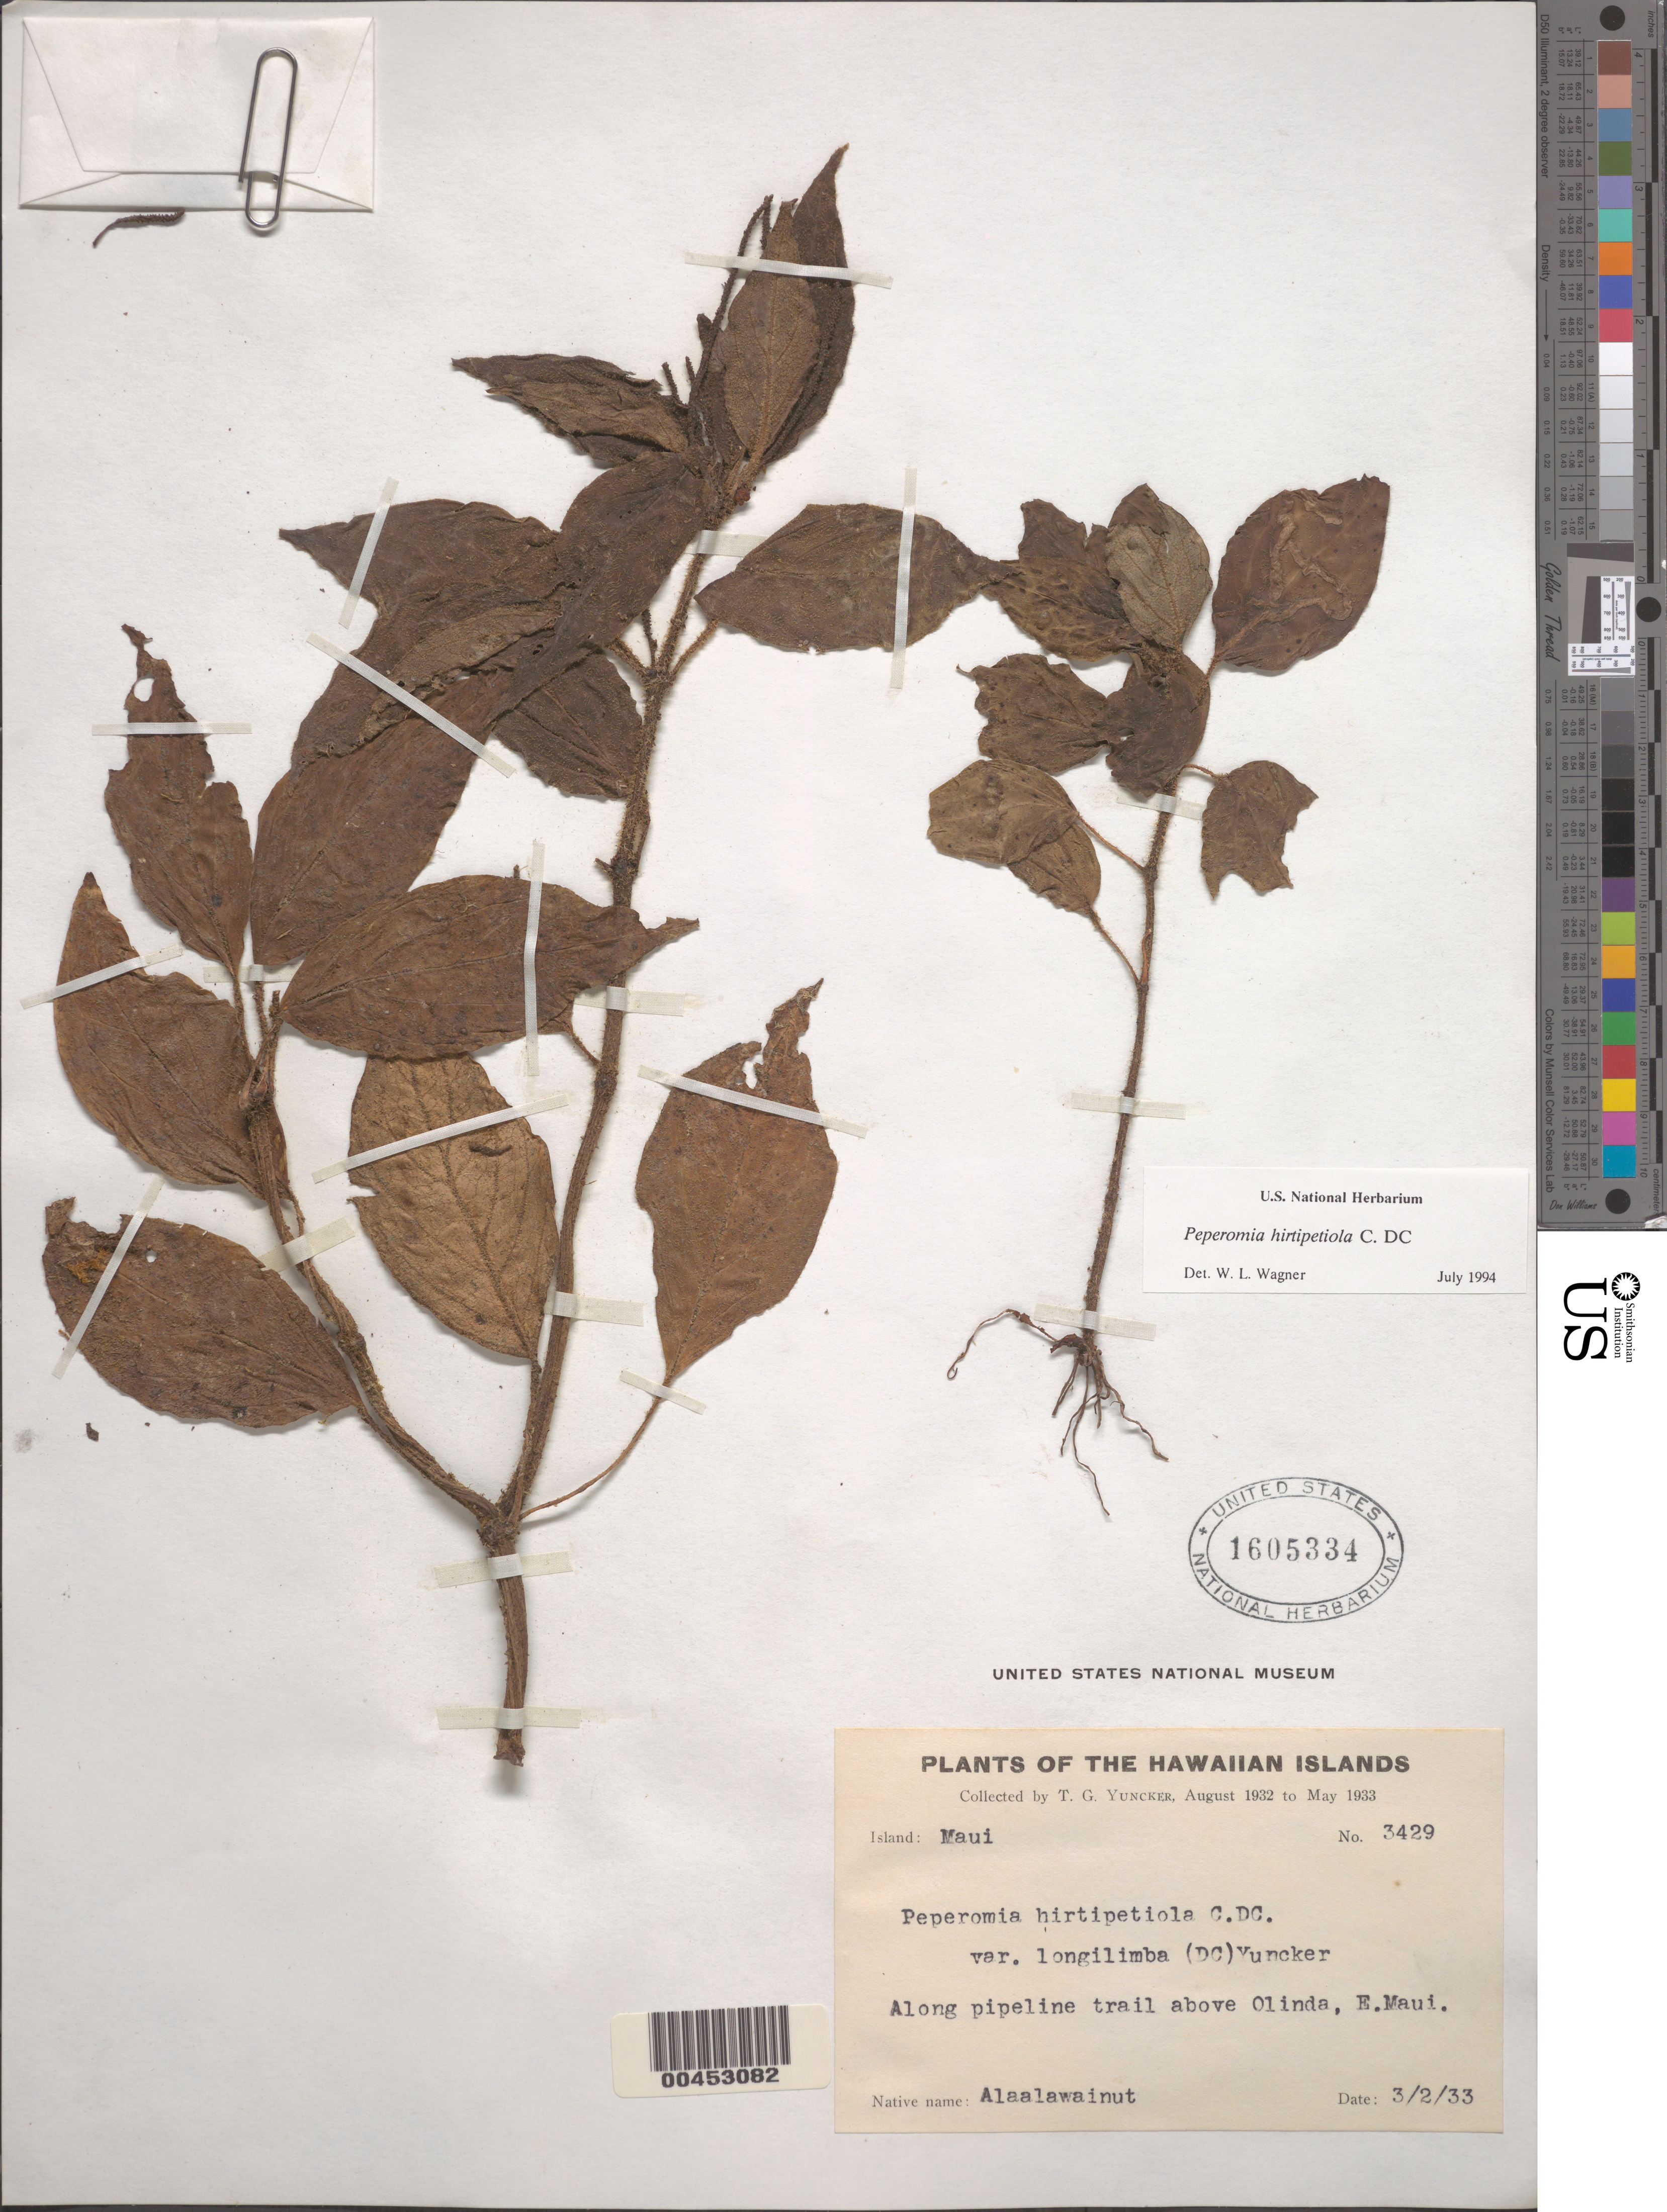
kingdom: Plantae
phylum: Tracheophyta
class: Magnoliopsida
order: Piperales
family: Piperaceae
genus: Peperomia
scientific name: Peperomia hirtipetiola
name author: C. DC.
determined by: Wagner, W. L., (BOT), Smithsonian Institution - National Museum of Natural History (UNITED STATES)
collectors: T. G. Yuncker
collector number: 3429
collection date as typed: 3 Feb 1933 or 2 Mar 1933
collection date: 1933-02-03 or 1933-03-02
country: United States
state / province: Hawaii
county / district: Maui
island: Maui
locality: Along pipeline trail above Olinda, E Maui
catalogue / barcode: US 1605334